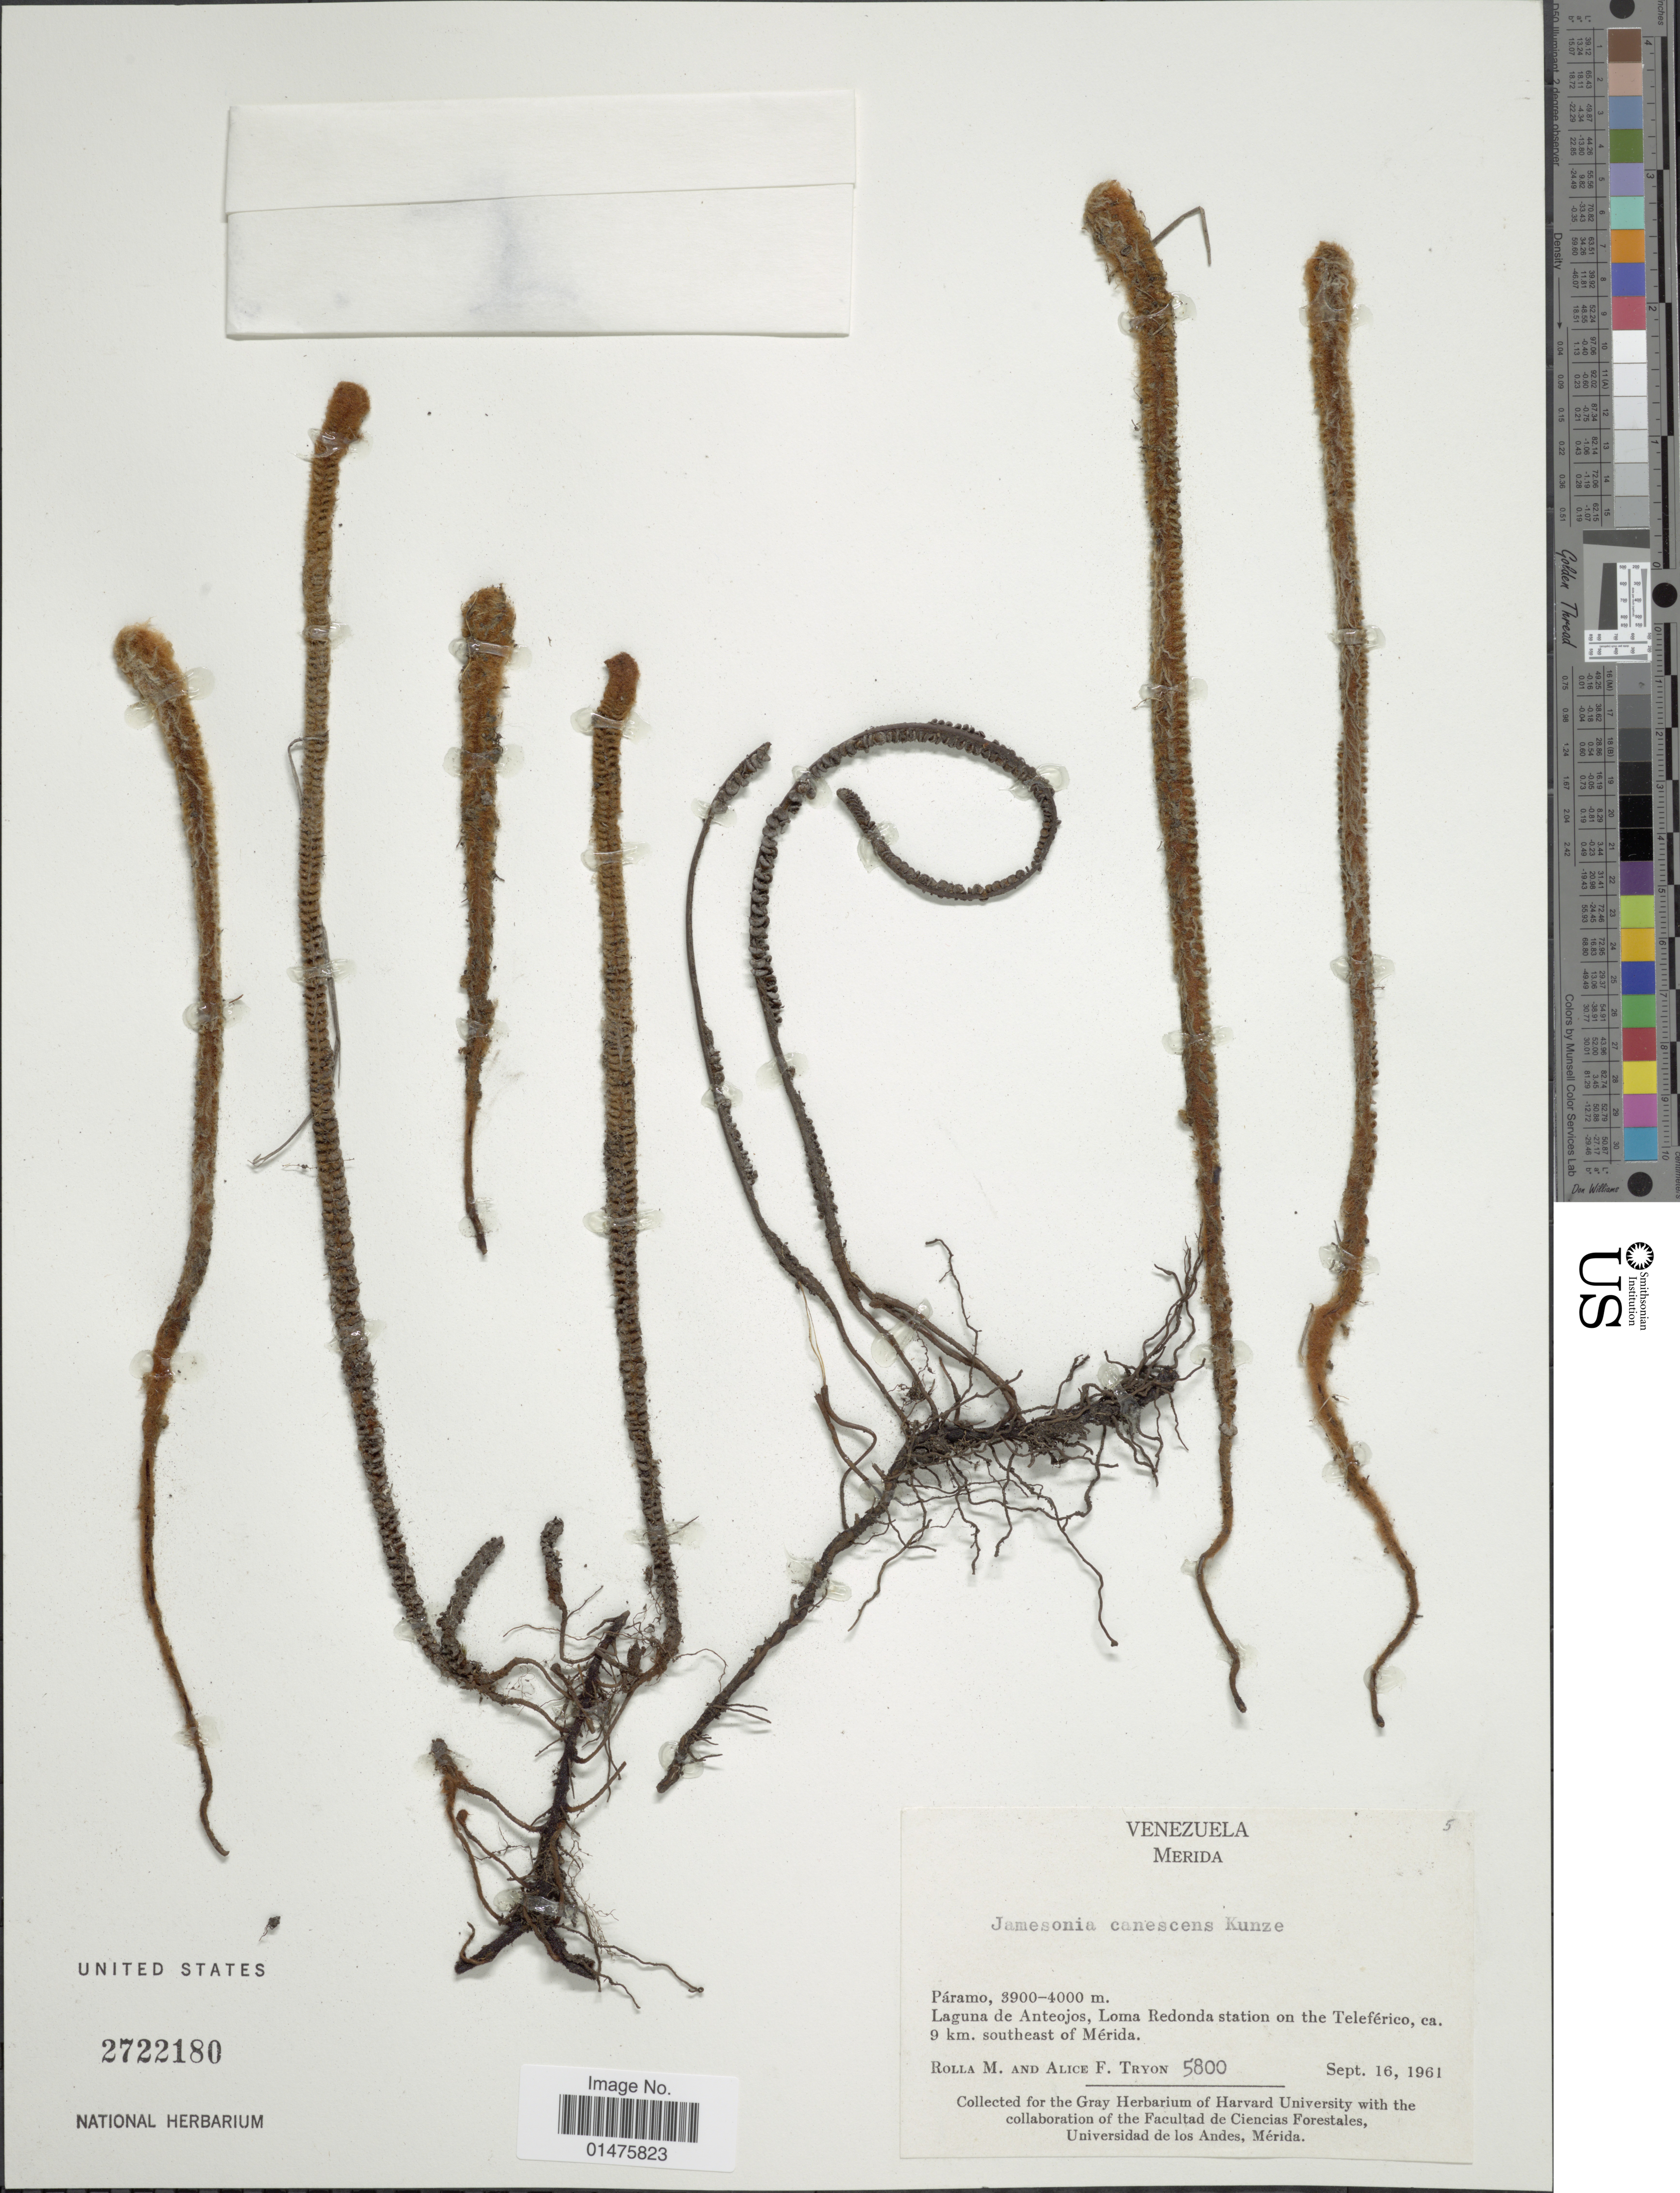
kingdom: Plantae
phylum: Tracheophyta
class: Polypodiopsida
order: Polypodiales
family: Pteridaceae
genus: Jamesonia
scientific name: Jamesonia canescens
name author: Kunze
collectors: R. M. Tryon & A. F. Tryon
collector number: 5800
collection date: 1961-09-16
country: Venezuela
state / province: Mérida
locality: Páramo, Laguna de Anteojos, LOma Redonda station on the Teleférico, ca 9 km southeast of Mérida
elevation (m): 3900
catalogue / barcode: US 2722180